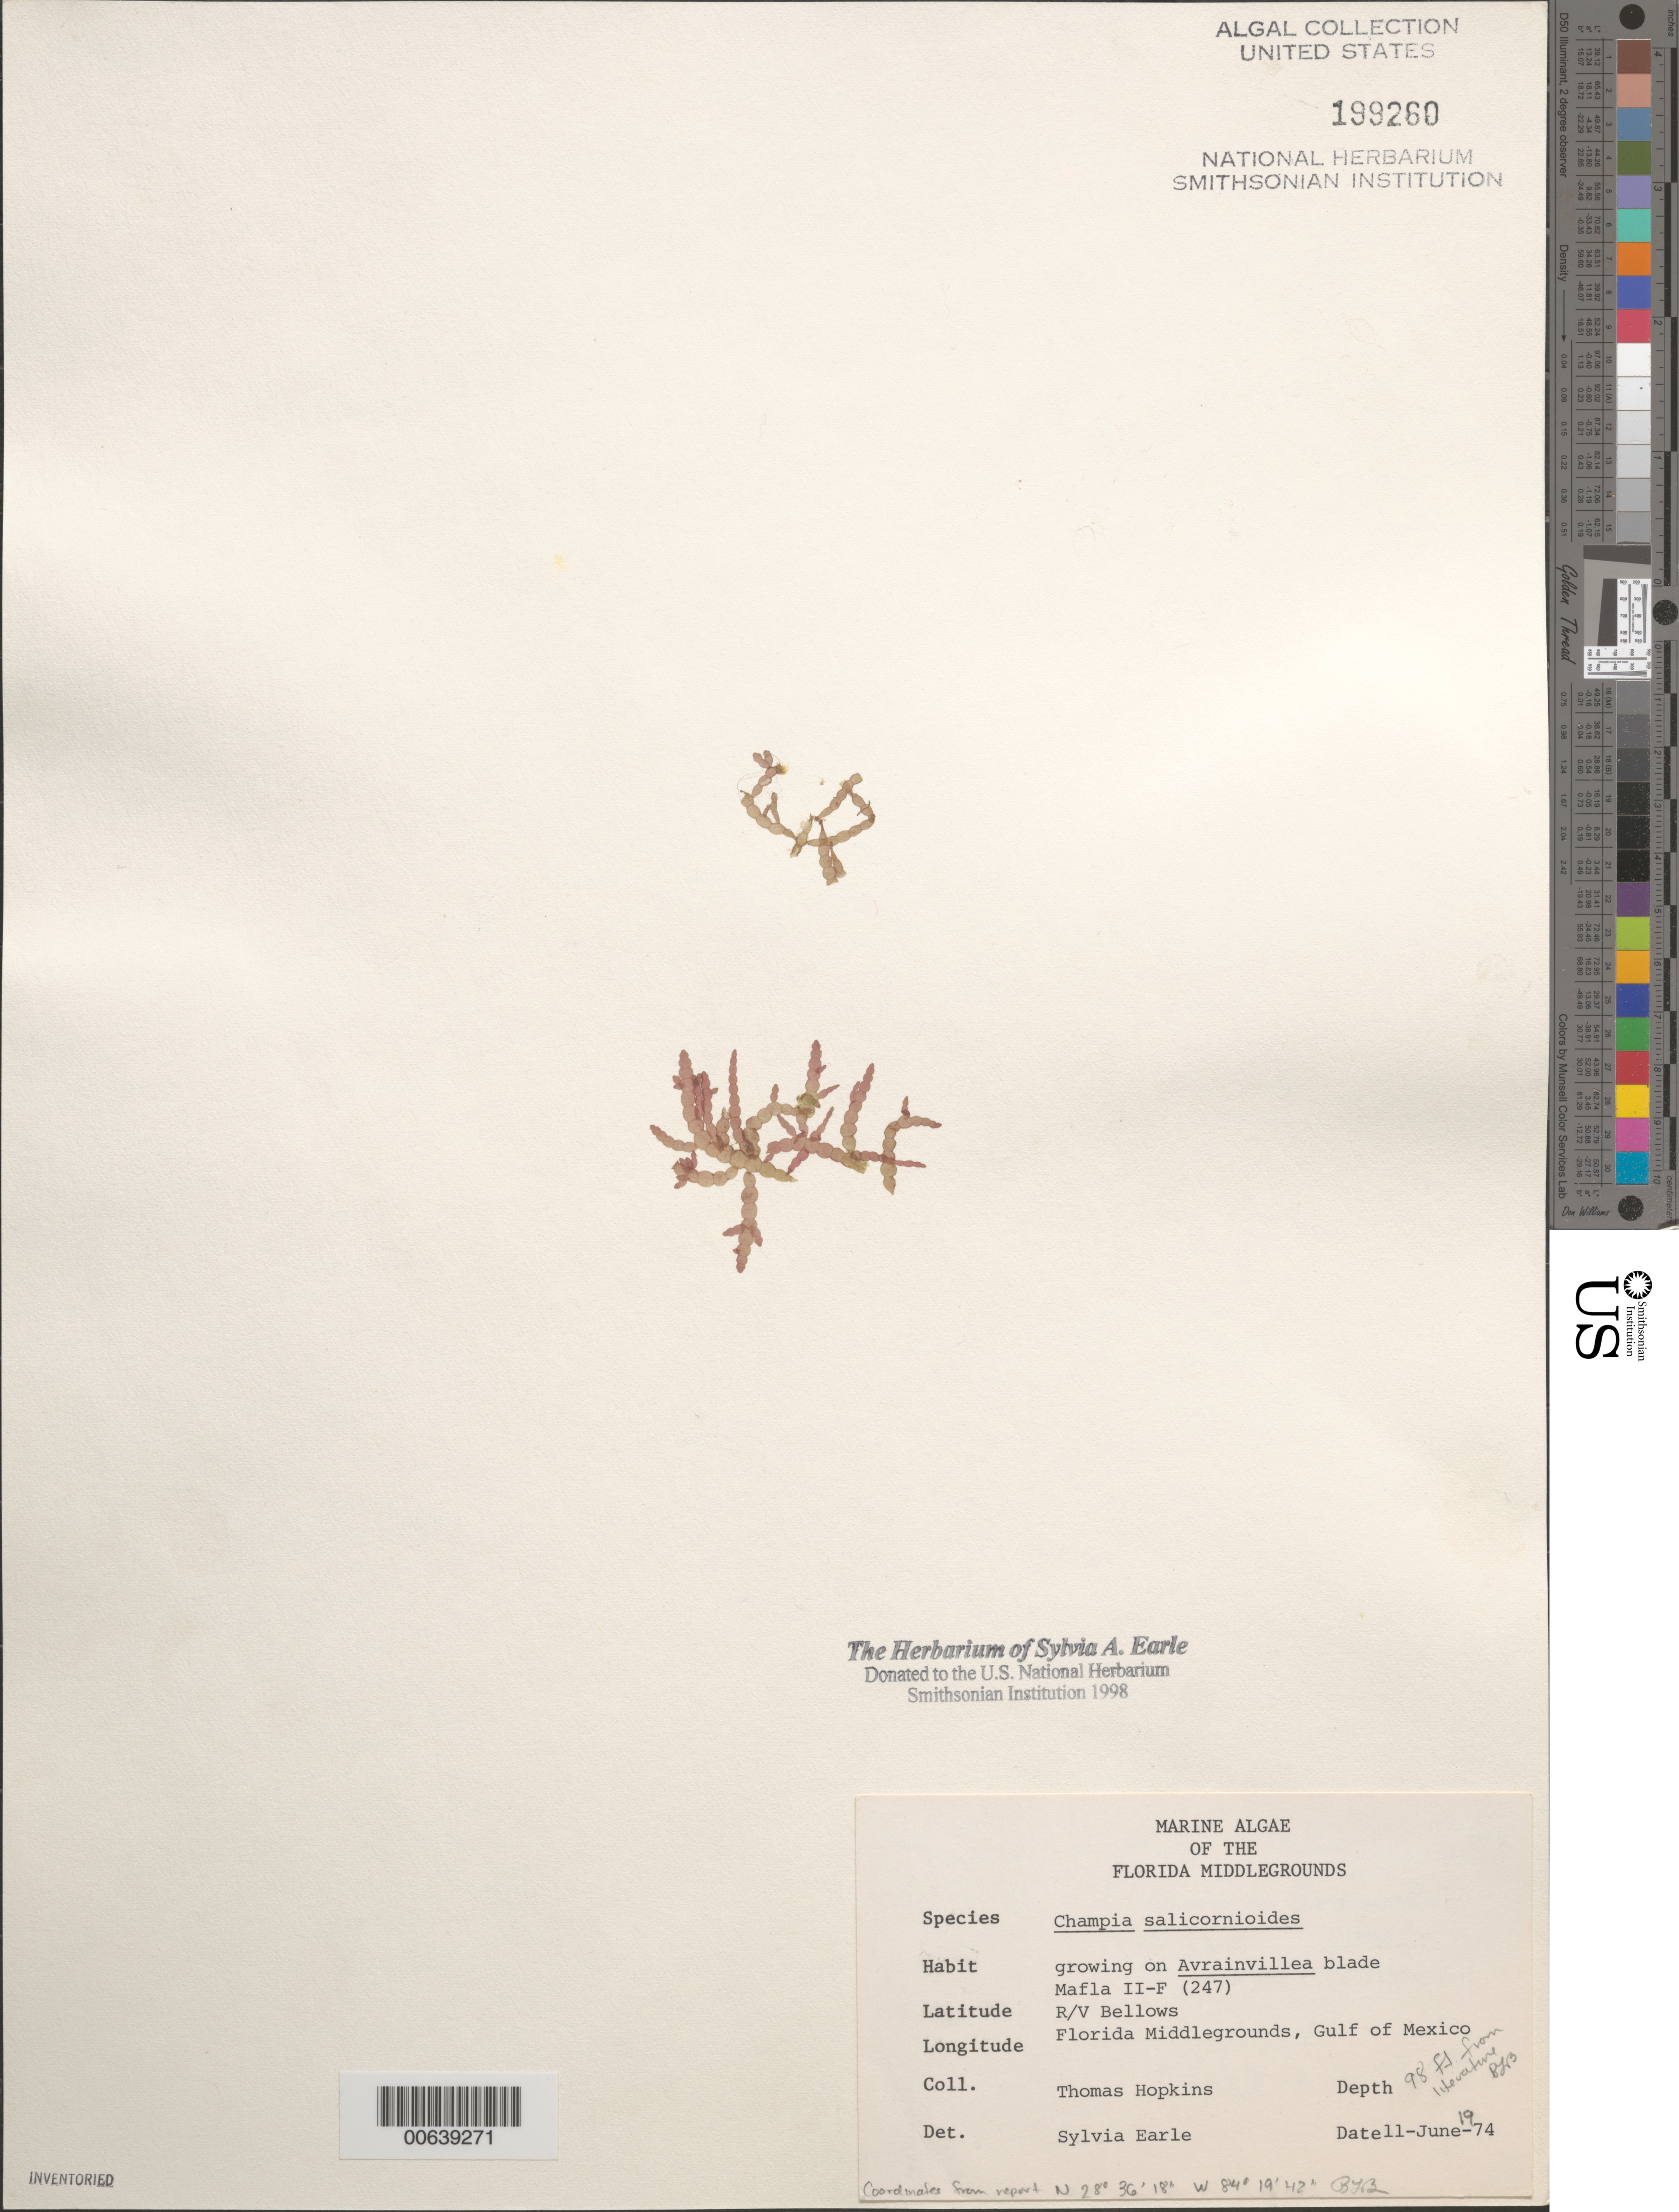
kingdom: Plantae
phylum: Rhodophyta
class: Florideophyceae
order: Rhodymeniales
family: Champiaceae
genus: Champia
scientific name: Champia salicornioides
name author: Harv.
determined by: Earle, S. A.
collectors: T. Hopkins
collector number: Station MAFLA II-F & 247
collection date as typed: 11 Jun 1974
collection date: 1974-06-11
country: United States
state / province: Florida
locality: Florida Middle Grounds, Gulf of Mexico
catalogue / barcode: US 199260